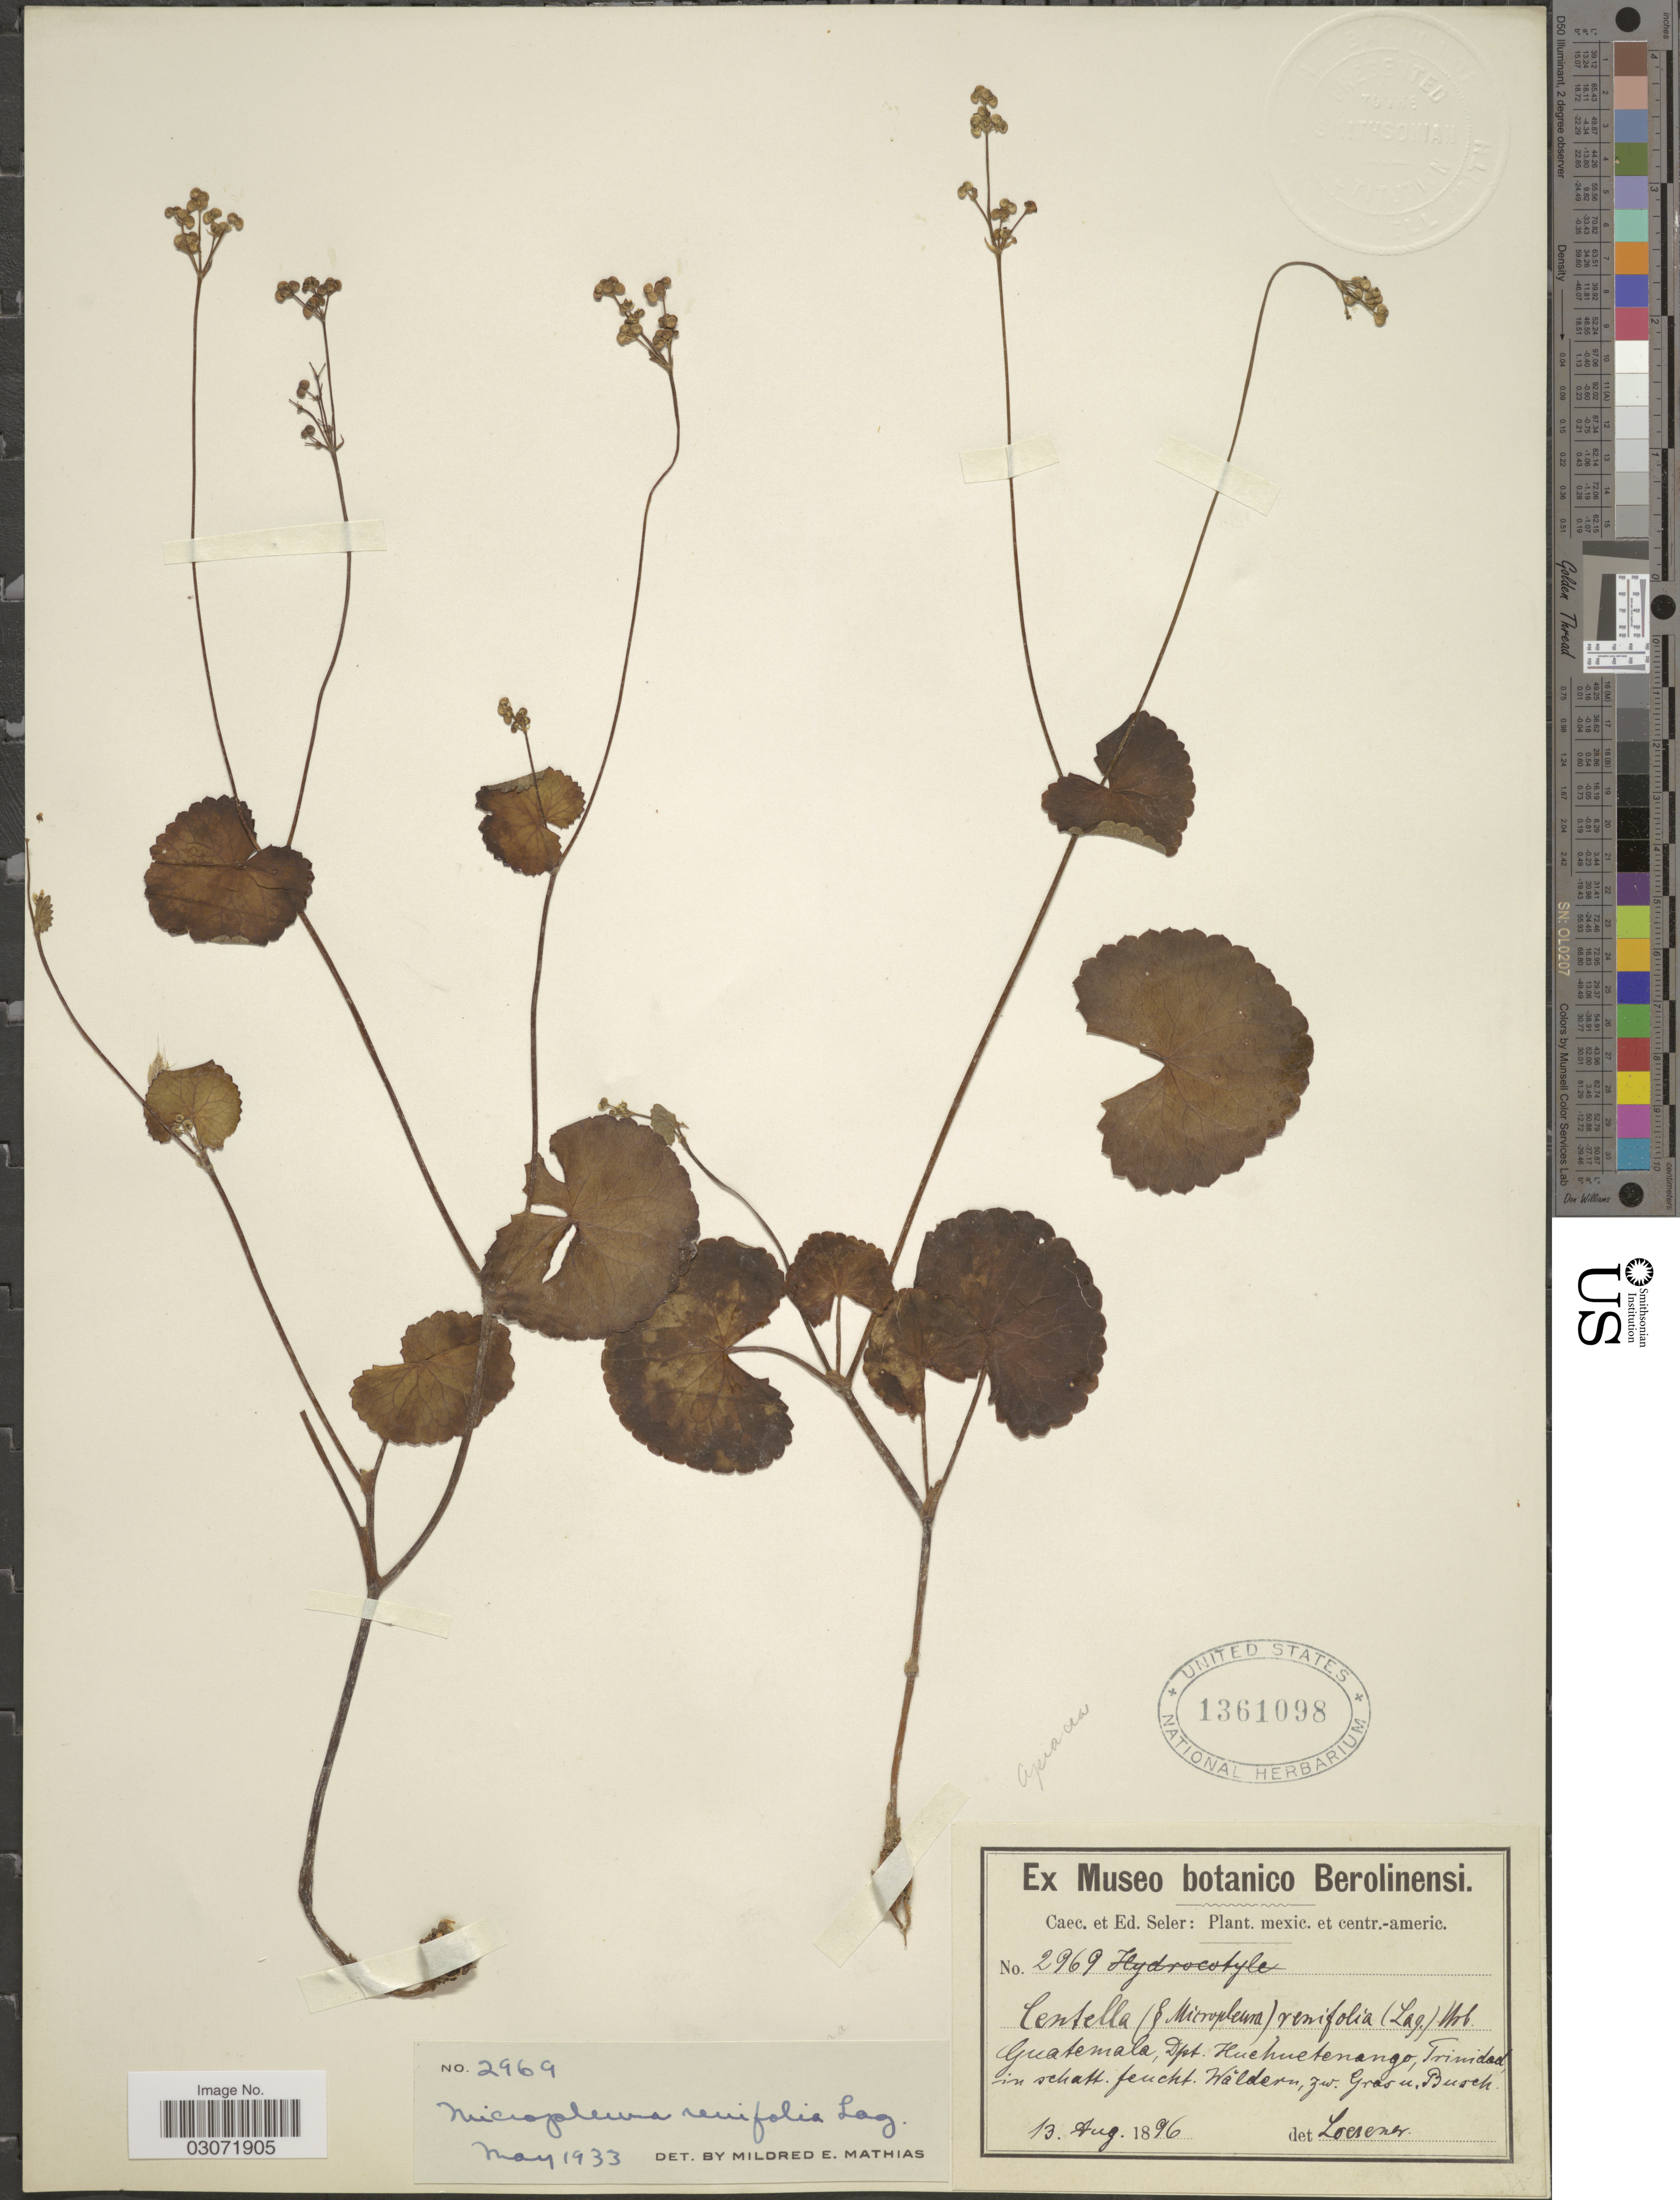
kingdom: Plantae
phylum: Tracheophyta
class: Magnoliopsida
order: Apiales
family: Apiaceae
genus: Micropleura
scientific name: Micropleura renifolia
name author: Lag.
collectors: C. Seler & E. G. Seler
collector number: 2969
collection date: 1896-09-13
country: Guatemala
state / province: Huehuetenango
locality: Dpt. Huehuetenango, Trinidad.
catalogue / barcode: US 1361098